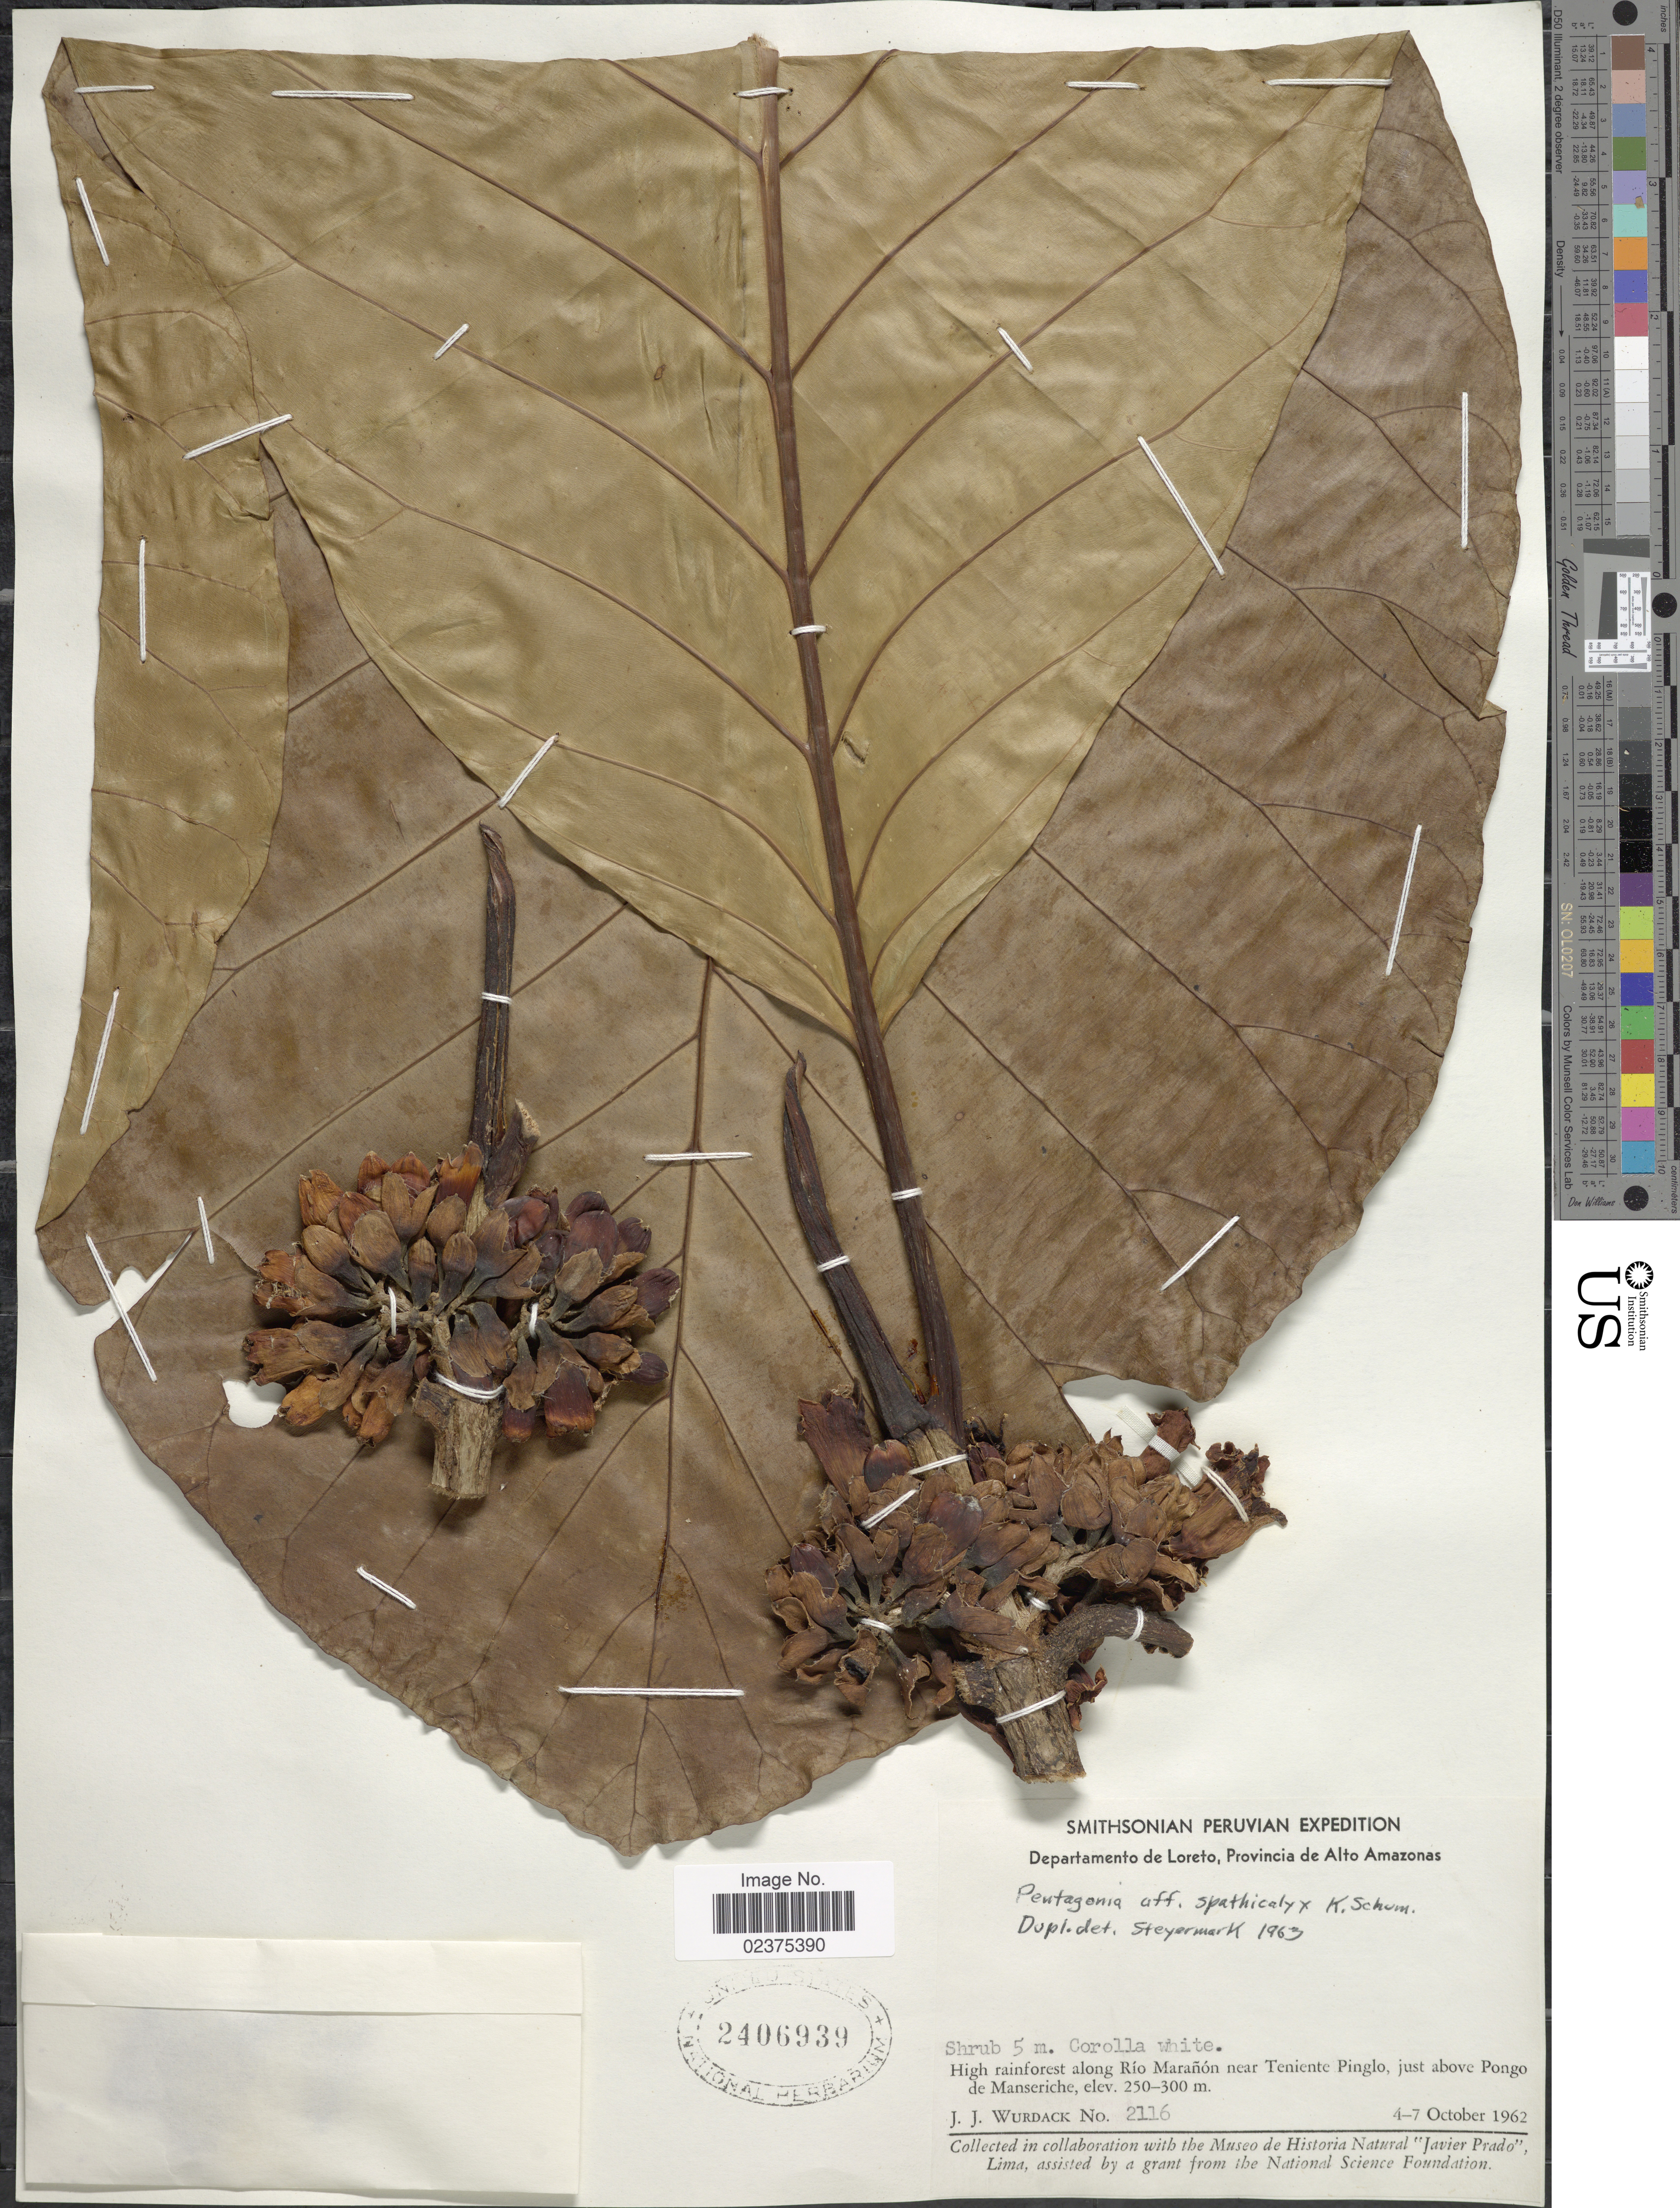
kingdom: Plantae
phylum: Tracheophyta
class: Magnoliopsida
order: Gentianales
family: Rubiaceae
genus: Pentagonia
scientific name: Pentagonia spathicalyx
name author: K. Schum.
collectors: J. J. Wurdack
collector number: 2116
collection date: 1962-10-04/1962-10-07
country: Peru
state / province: Loreto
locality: Departamento de Loreto, Provincia de Alto Amazonas, High rainforest along Rio Maranon near Teniente Pinglo, just above Pondo de Manseriche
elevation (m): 250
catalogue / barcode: US 2406939